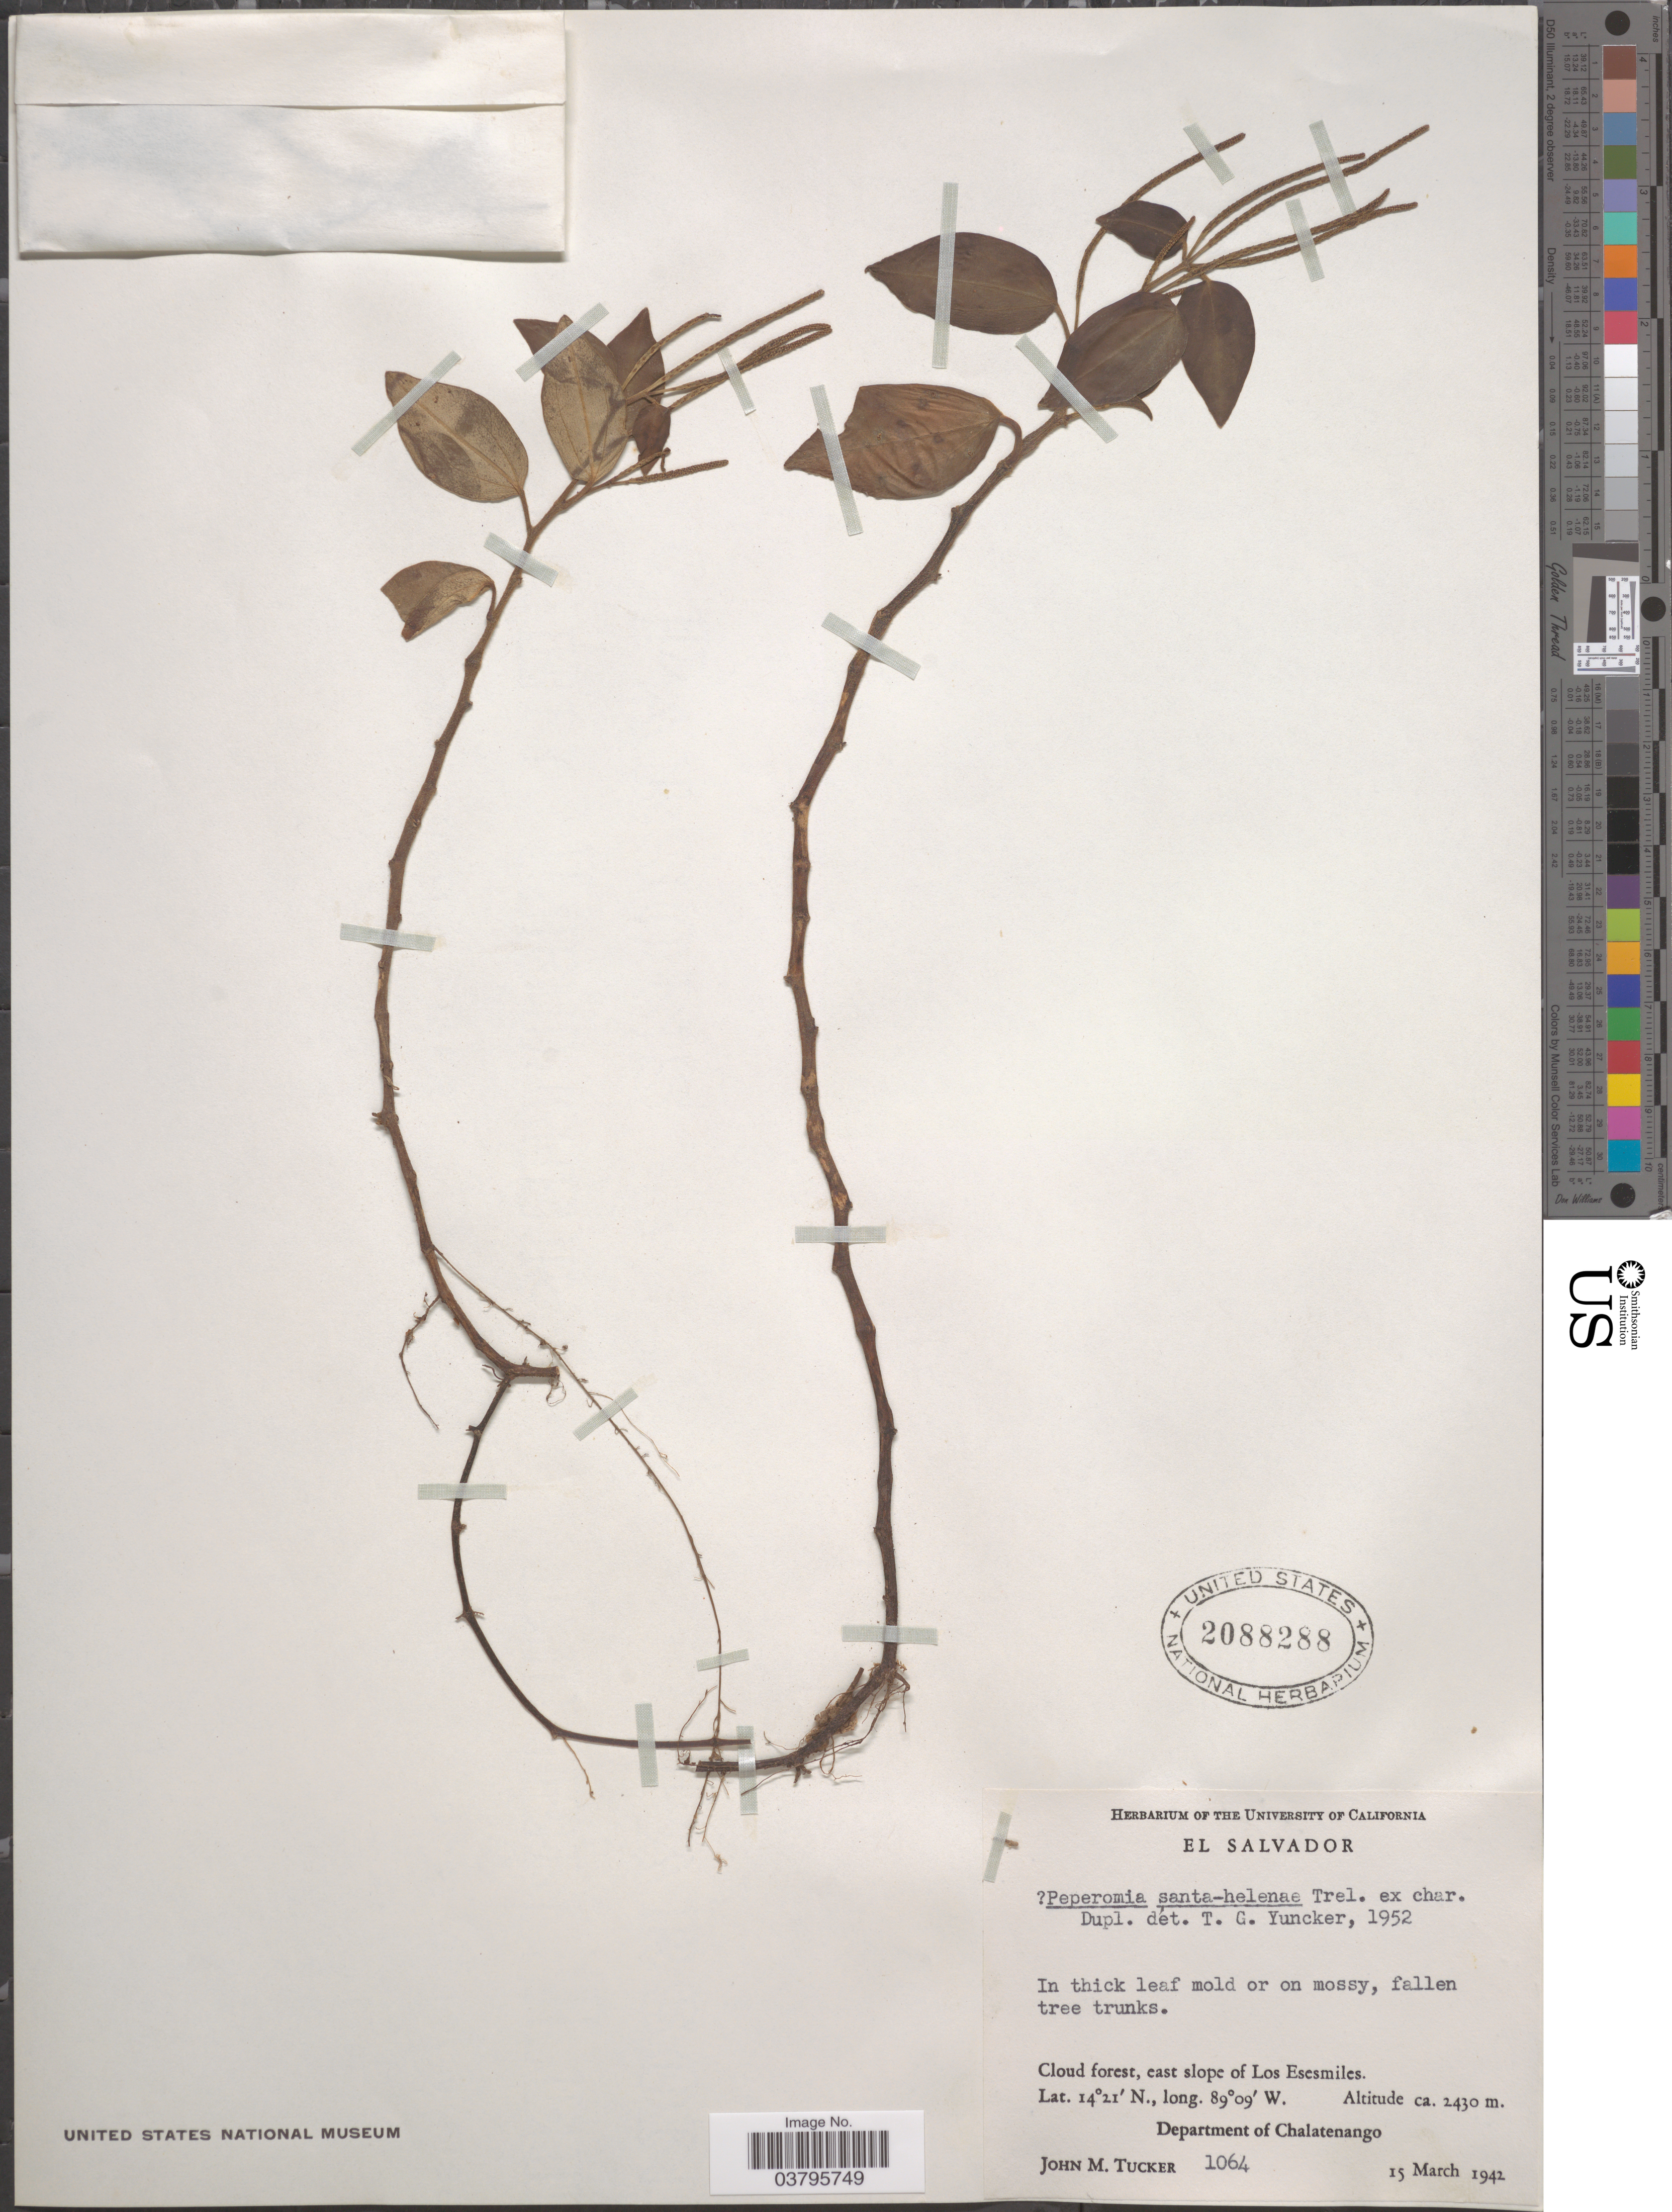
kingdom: Plantae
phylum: Tracheophyta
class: Magnoliopsida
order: Piperales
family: Piperaceae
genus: Peperomia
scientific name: Peperomia santa-helenae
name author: Trel. in Standl.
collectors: J. M. Tucker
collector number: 1064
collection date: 1942-03-15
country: El Salvador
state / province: Chalatenango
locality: East slope of Los Esesmiles. Department of Chalatenango.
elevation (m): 2430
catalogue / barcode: US 2088288